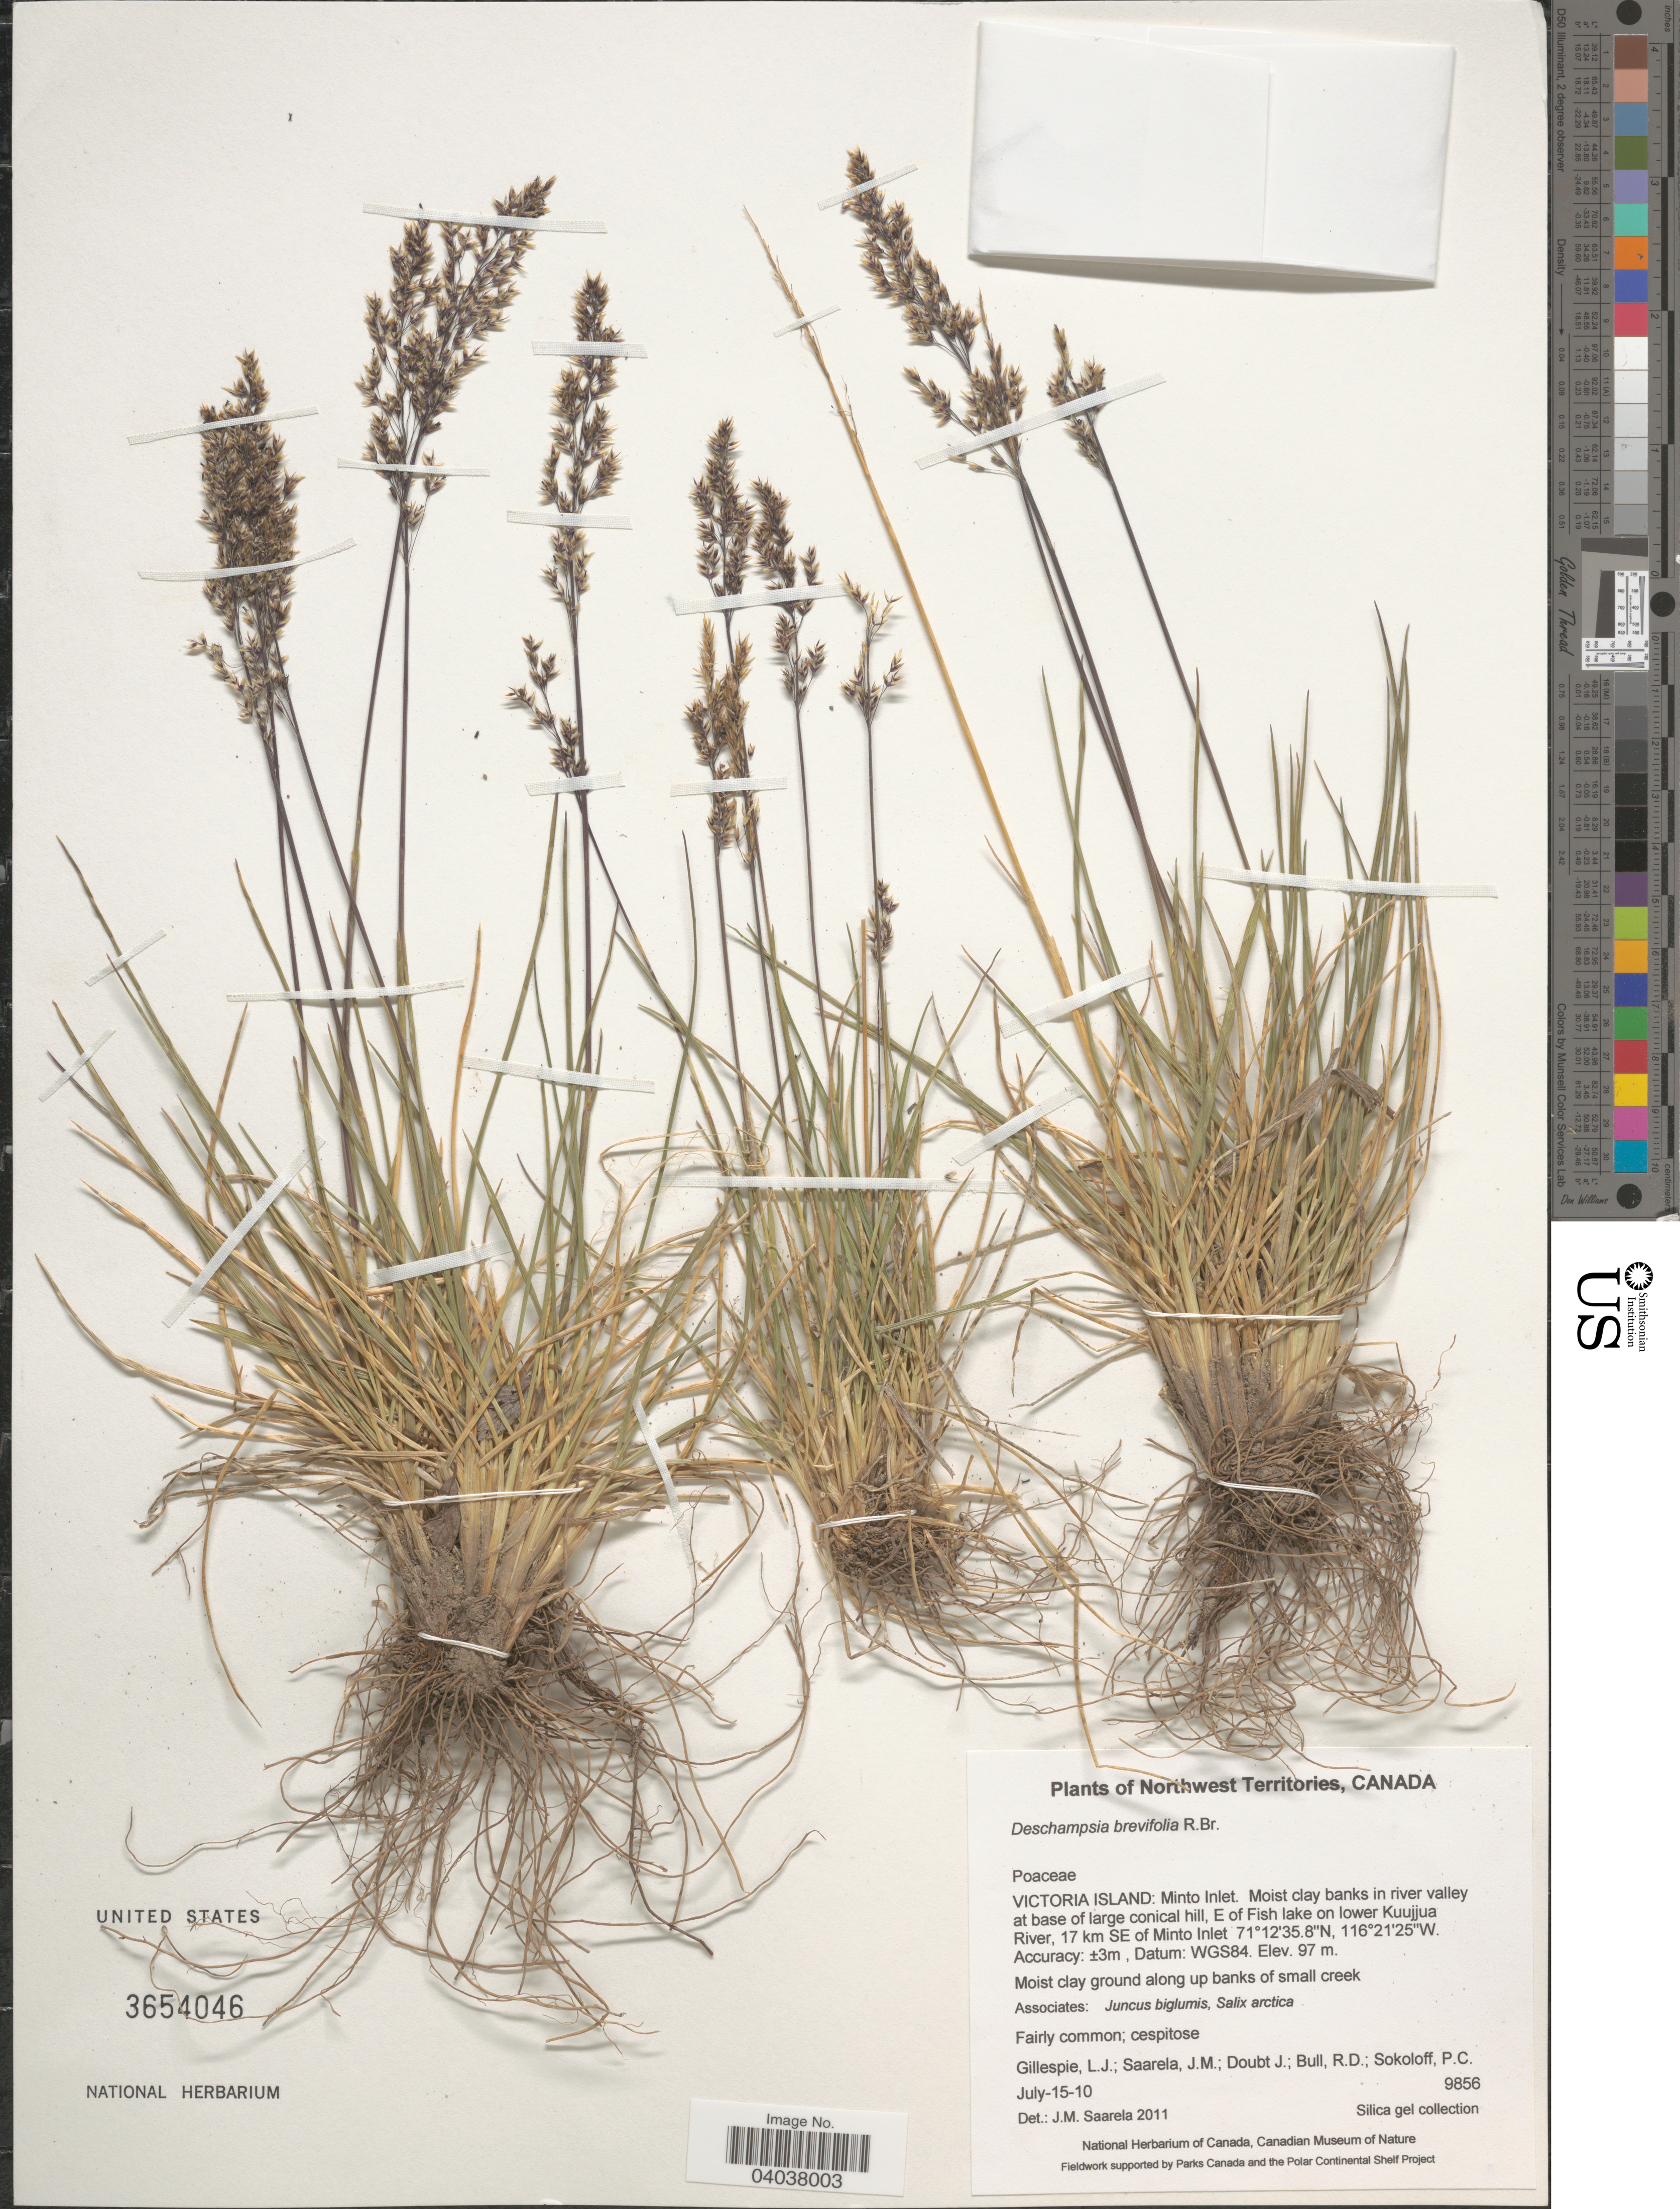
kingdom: Plantae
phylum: Tracheophyta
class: Liliopsida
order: Poales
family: Poaceae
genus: Deschampsia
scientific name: Deschampsia brevifolia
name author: R. Br. in Parry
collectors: L. Gillespie, J. Saarela, J. Doubt, R. Bull & P. Sokoloff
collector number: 9856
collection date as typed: Transcribed d/m/y: 15/7/10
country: Canada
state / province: Northwest Territories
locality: Victoria Island: Minto Inlet. In river valley at base of large conical hill, E of Fish lake on lower Kuujjua River, 17 km SE of Minto Inlet. Datum: WGS84.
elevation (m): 97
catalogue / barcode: US 3654046